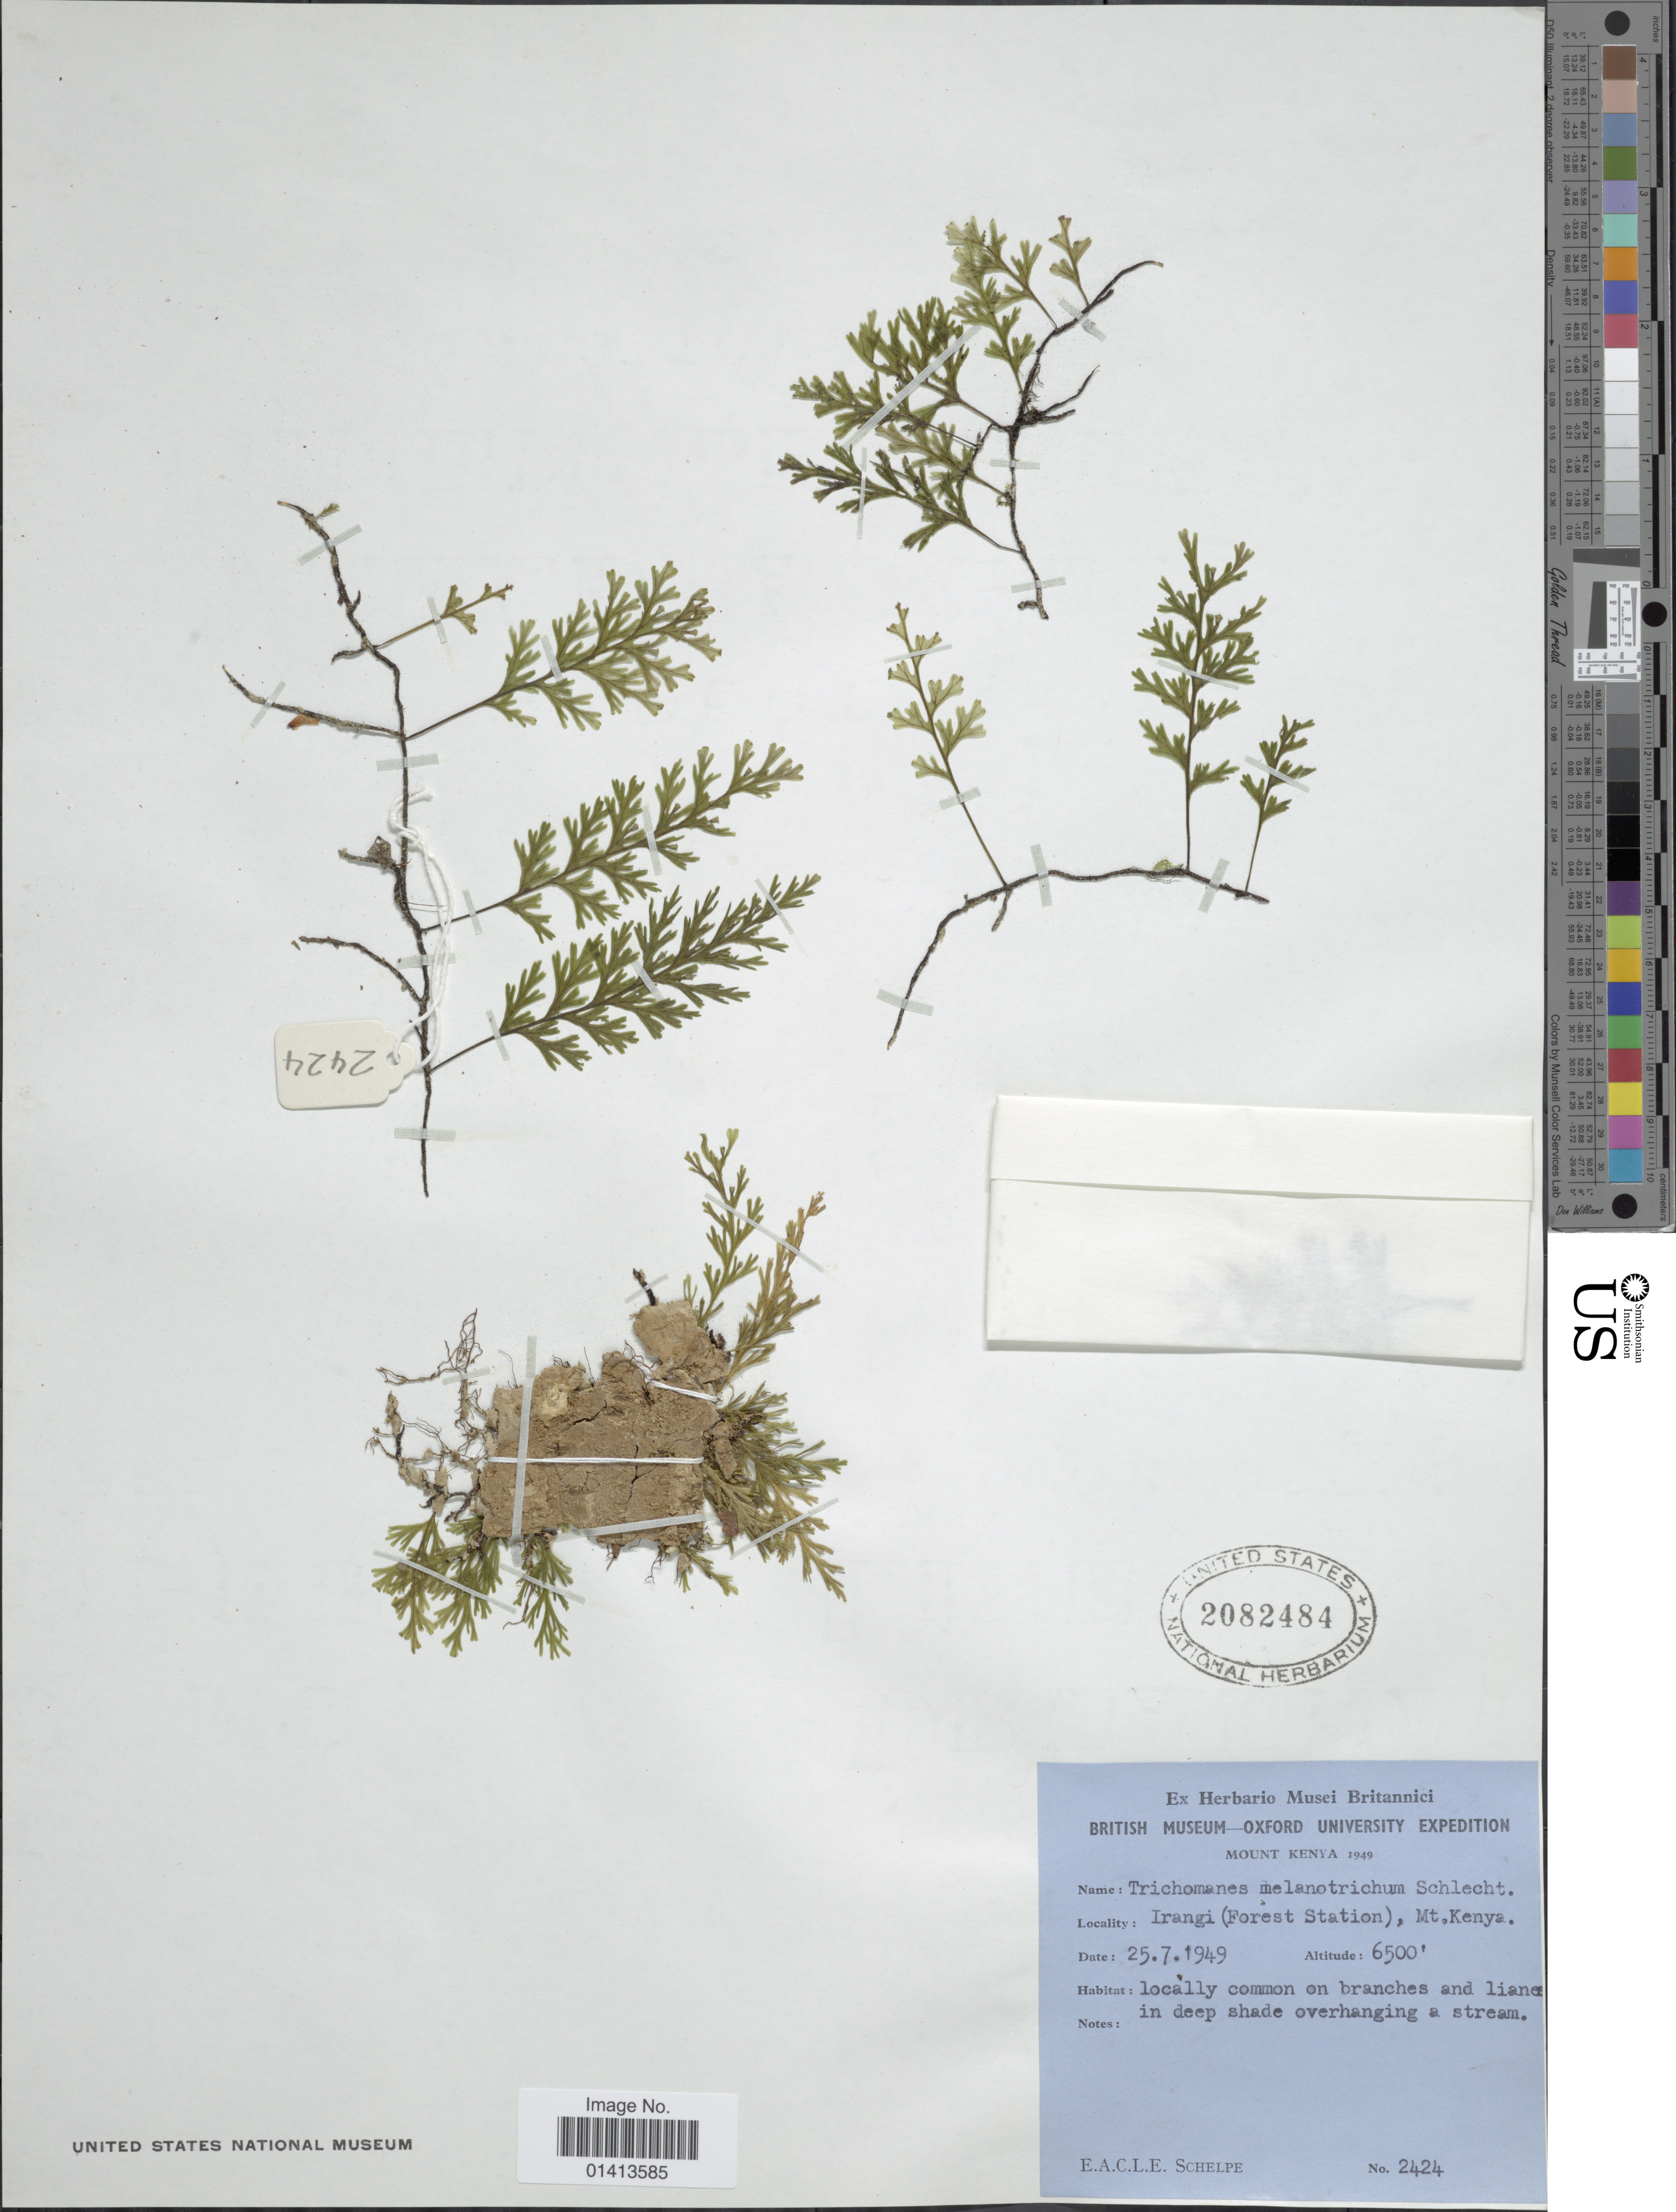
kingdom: Plantae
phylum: Tracheophyta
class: Polypodiopsida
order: Hymenophyllales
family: Hymenophyllaceae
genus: Crepidomanes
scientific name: Crepidomanes melanotrichum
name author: (Schltdl.) J.P. Roux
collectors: E. A. C. L. E. Schelpe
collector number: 2424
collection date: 1949-07-25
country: Kenya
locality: Mount kenya, Irangi (ForestStation)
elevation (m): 1981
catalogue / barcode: US 2082484